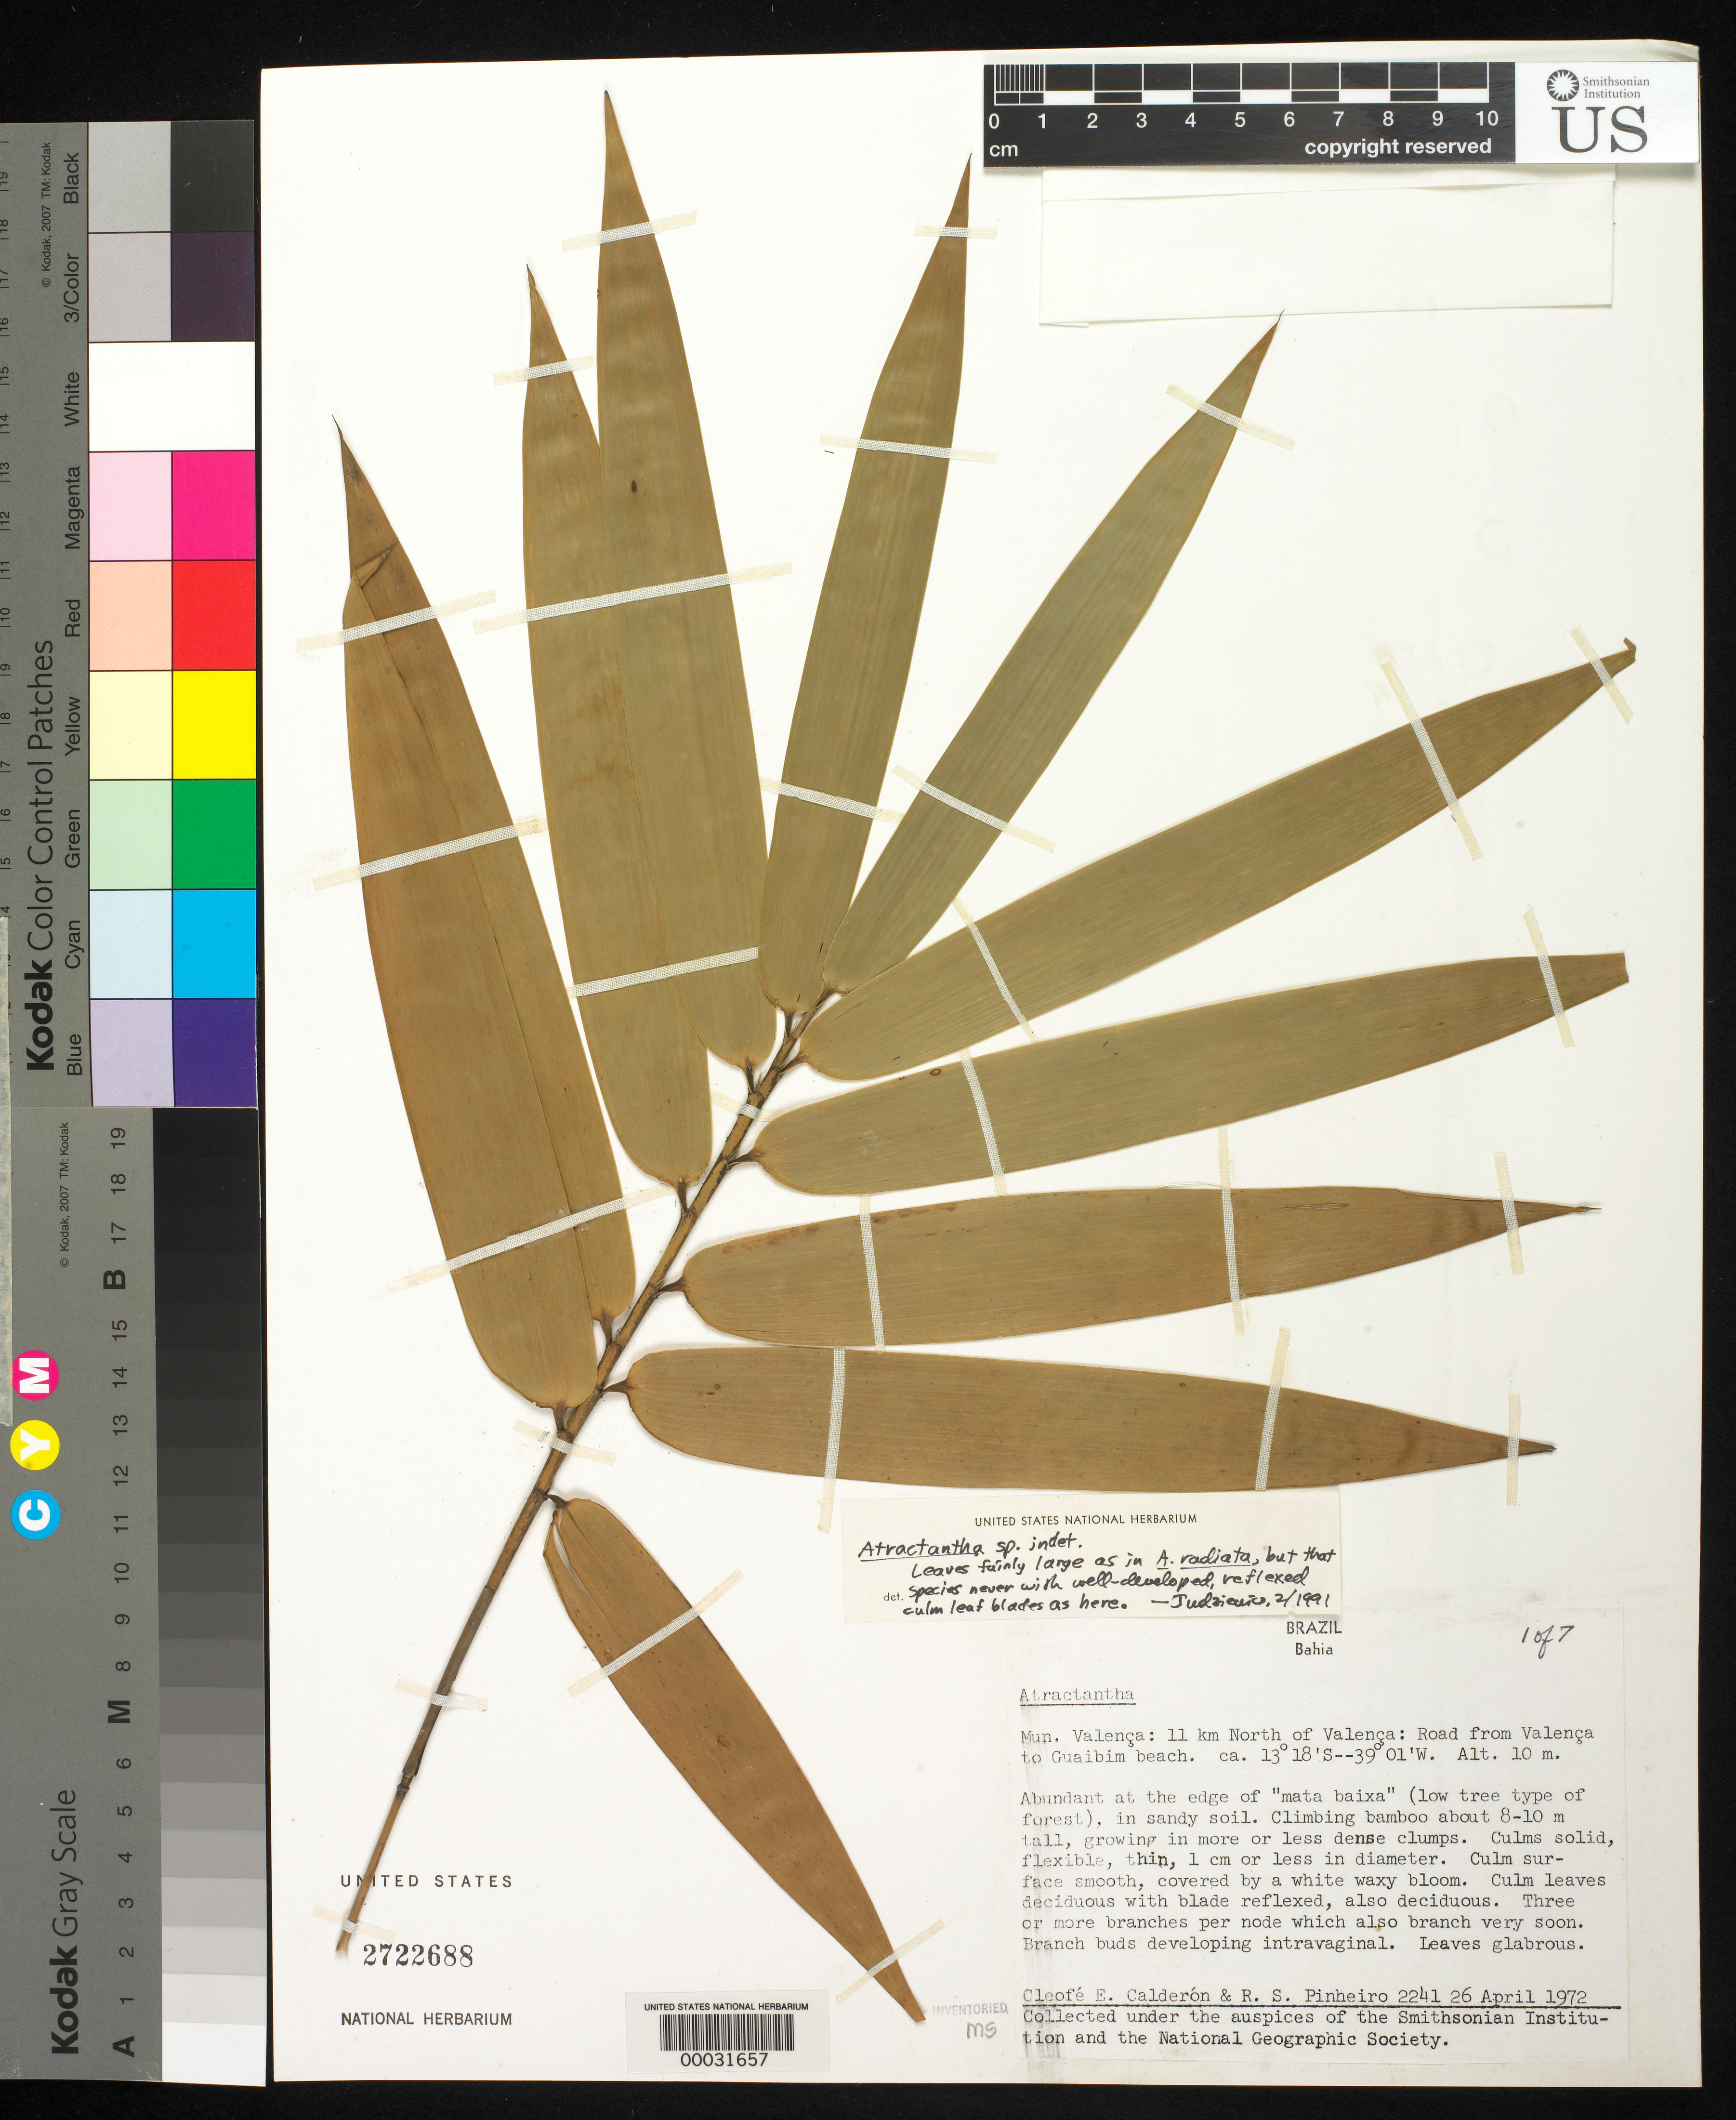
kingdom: Plantae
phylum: Tracheophyta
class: Liliopsida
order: Poales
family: Poaceae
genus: Atractantha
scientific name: Atractantha sp.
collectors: C. E. Calderón & R. S. Pinheiro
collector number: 2241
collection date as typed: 26 Apr 1972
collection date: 1972-04-26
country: Brazil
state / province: Bahia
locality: Valenca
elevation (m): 10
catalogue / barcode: US 2722688